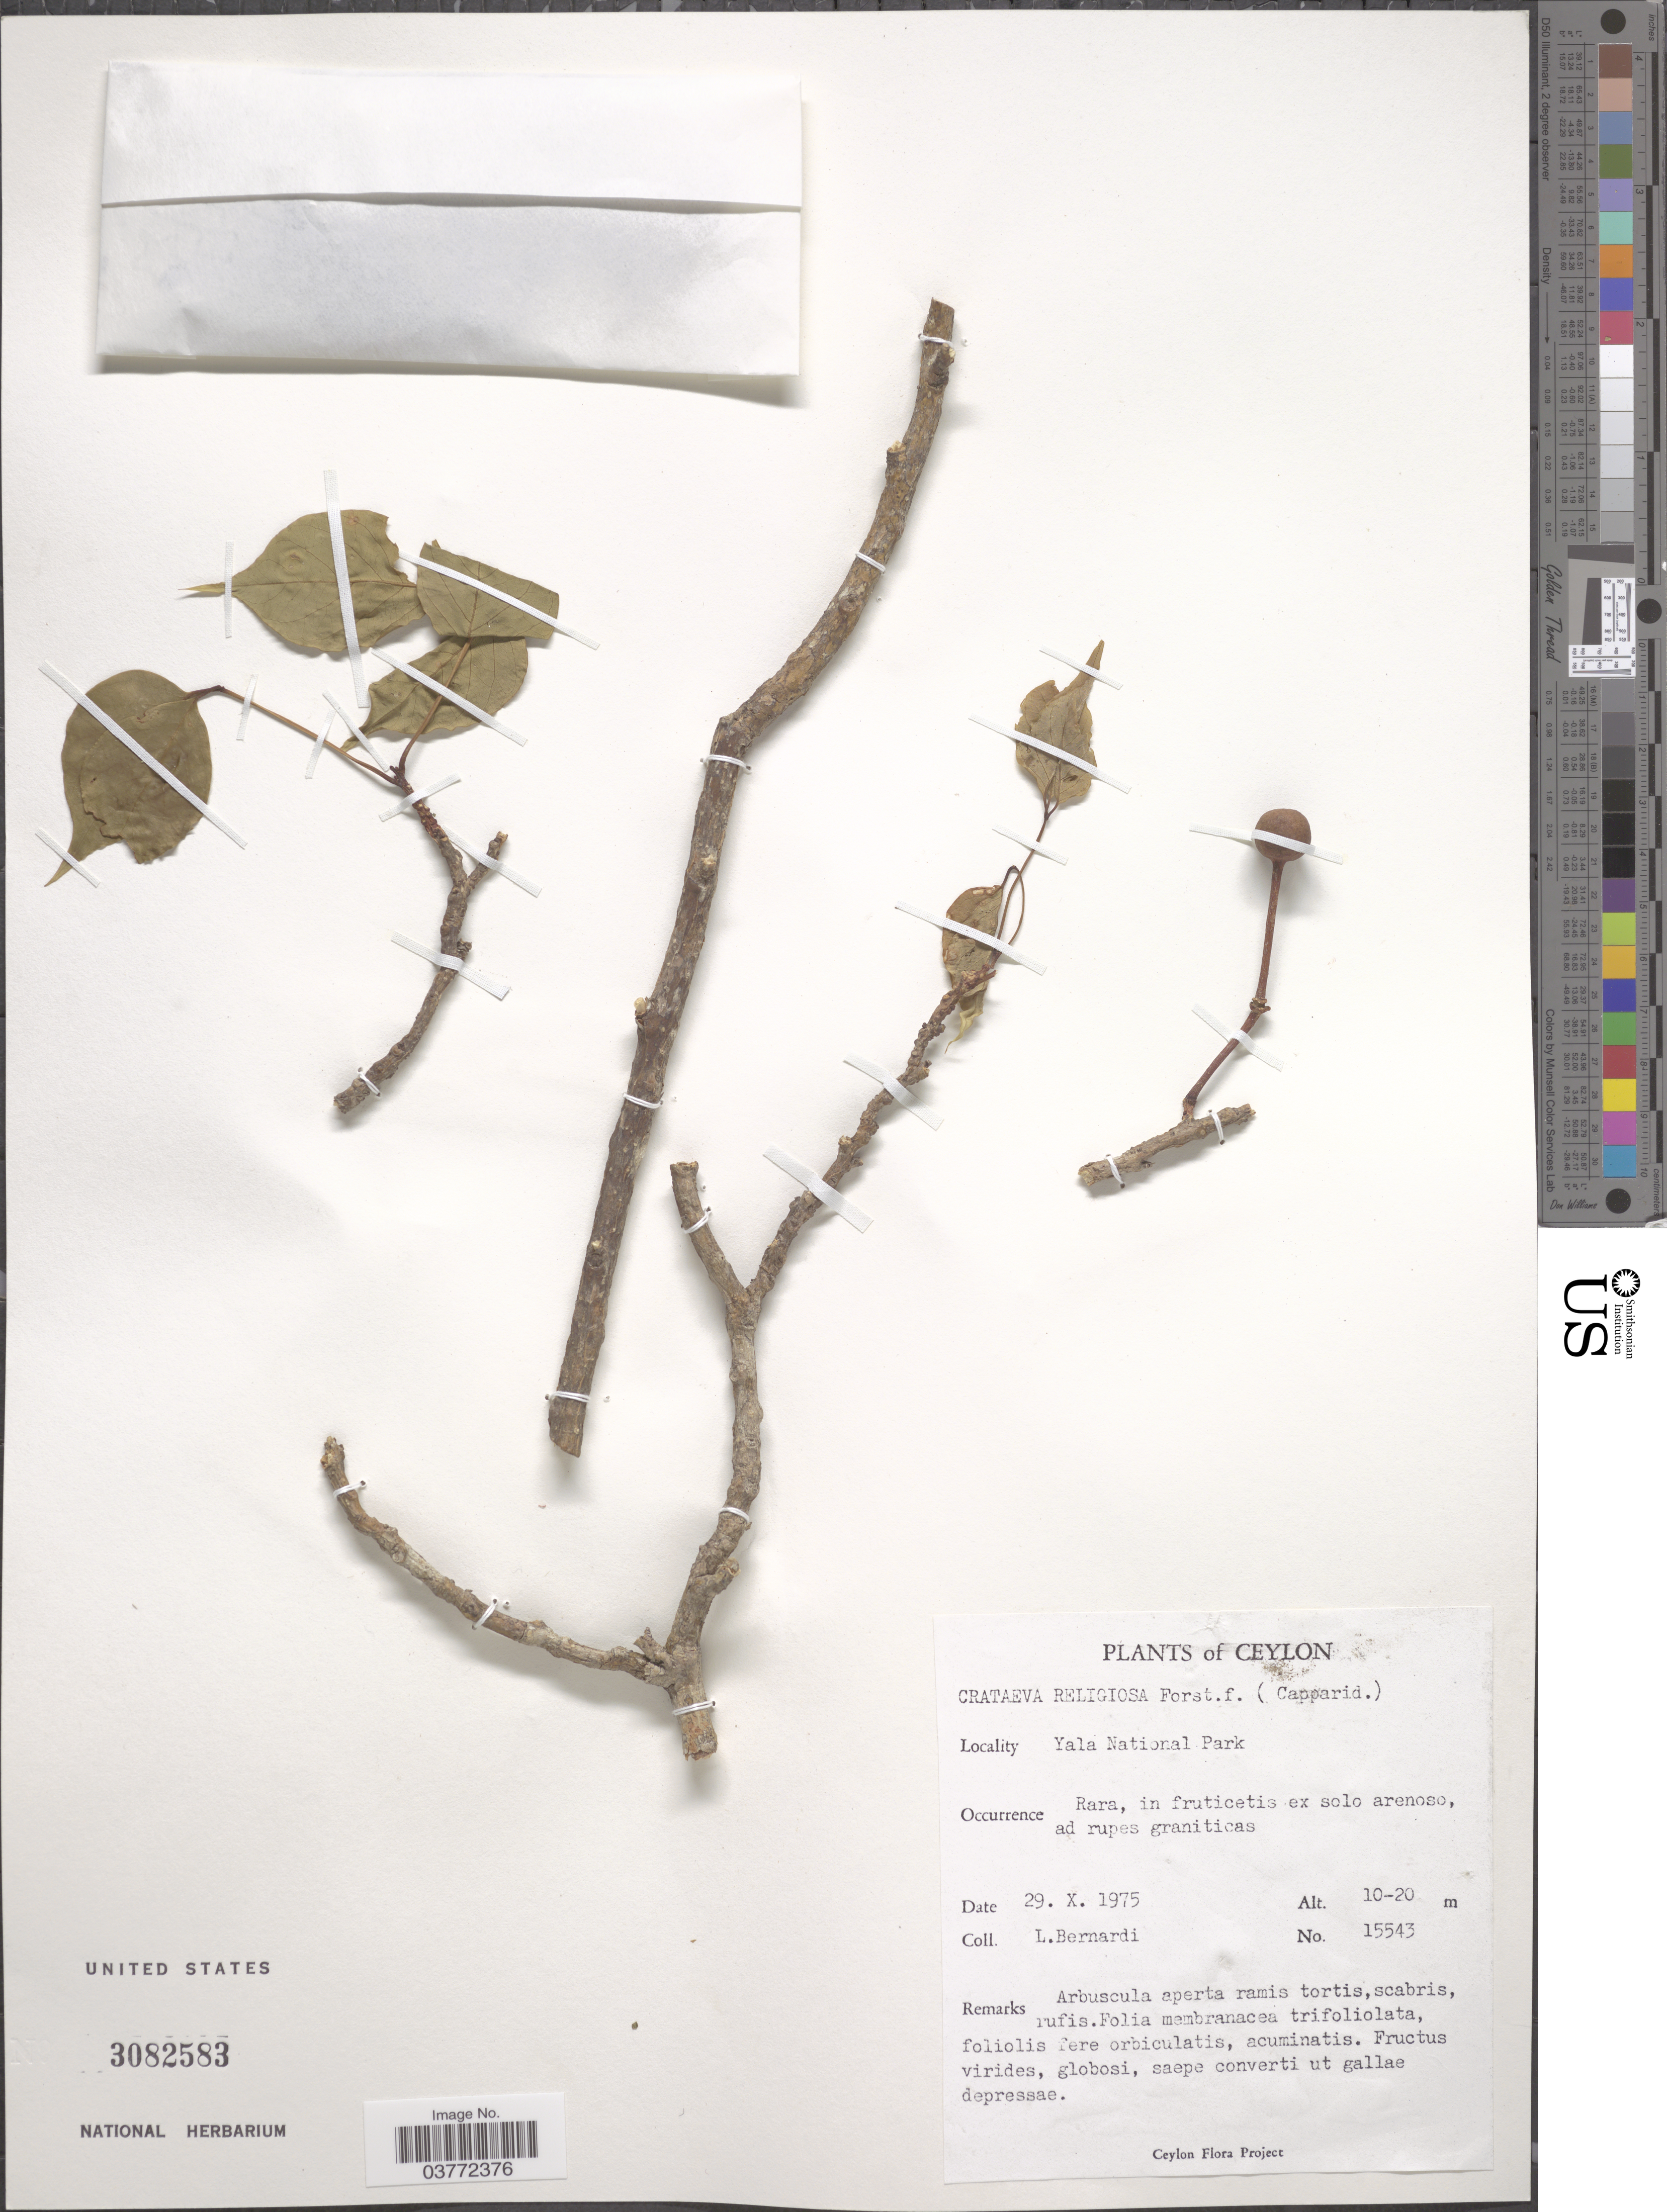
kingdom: Plantae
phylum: Tracheophyta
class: Magnoliopsida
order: Brassicales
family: Capparaceae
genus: Crateva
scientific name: Crateva adansonii subsp. odora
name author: (Buch.-Ham.) Jacobs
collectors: L. Bernardi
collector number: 15543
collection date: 1975-10-29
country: Sri Lanka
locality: Ceylon. Yala National Park.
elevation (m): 10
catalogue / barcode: US 3082583